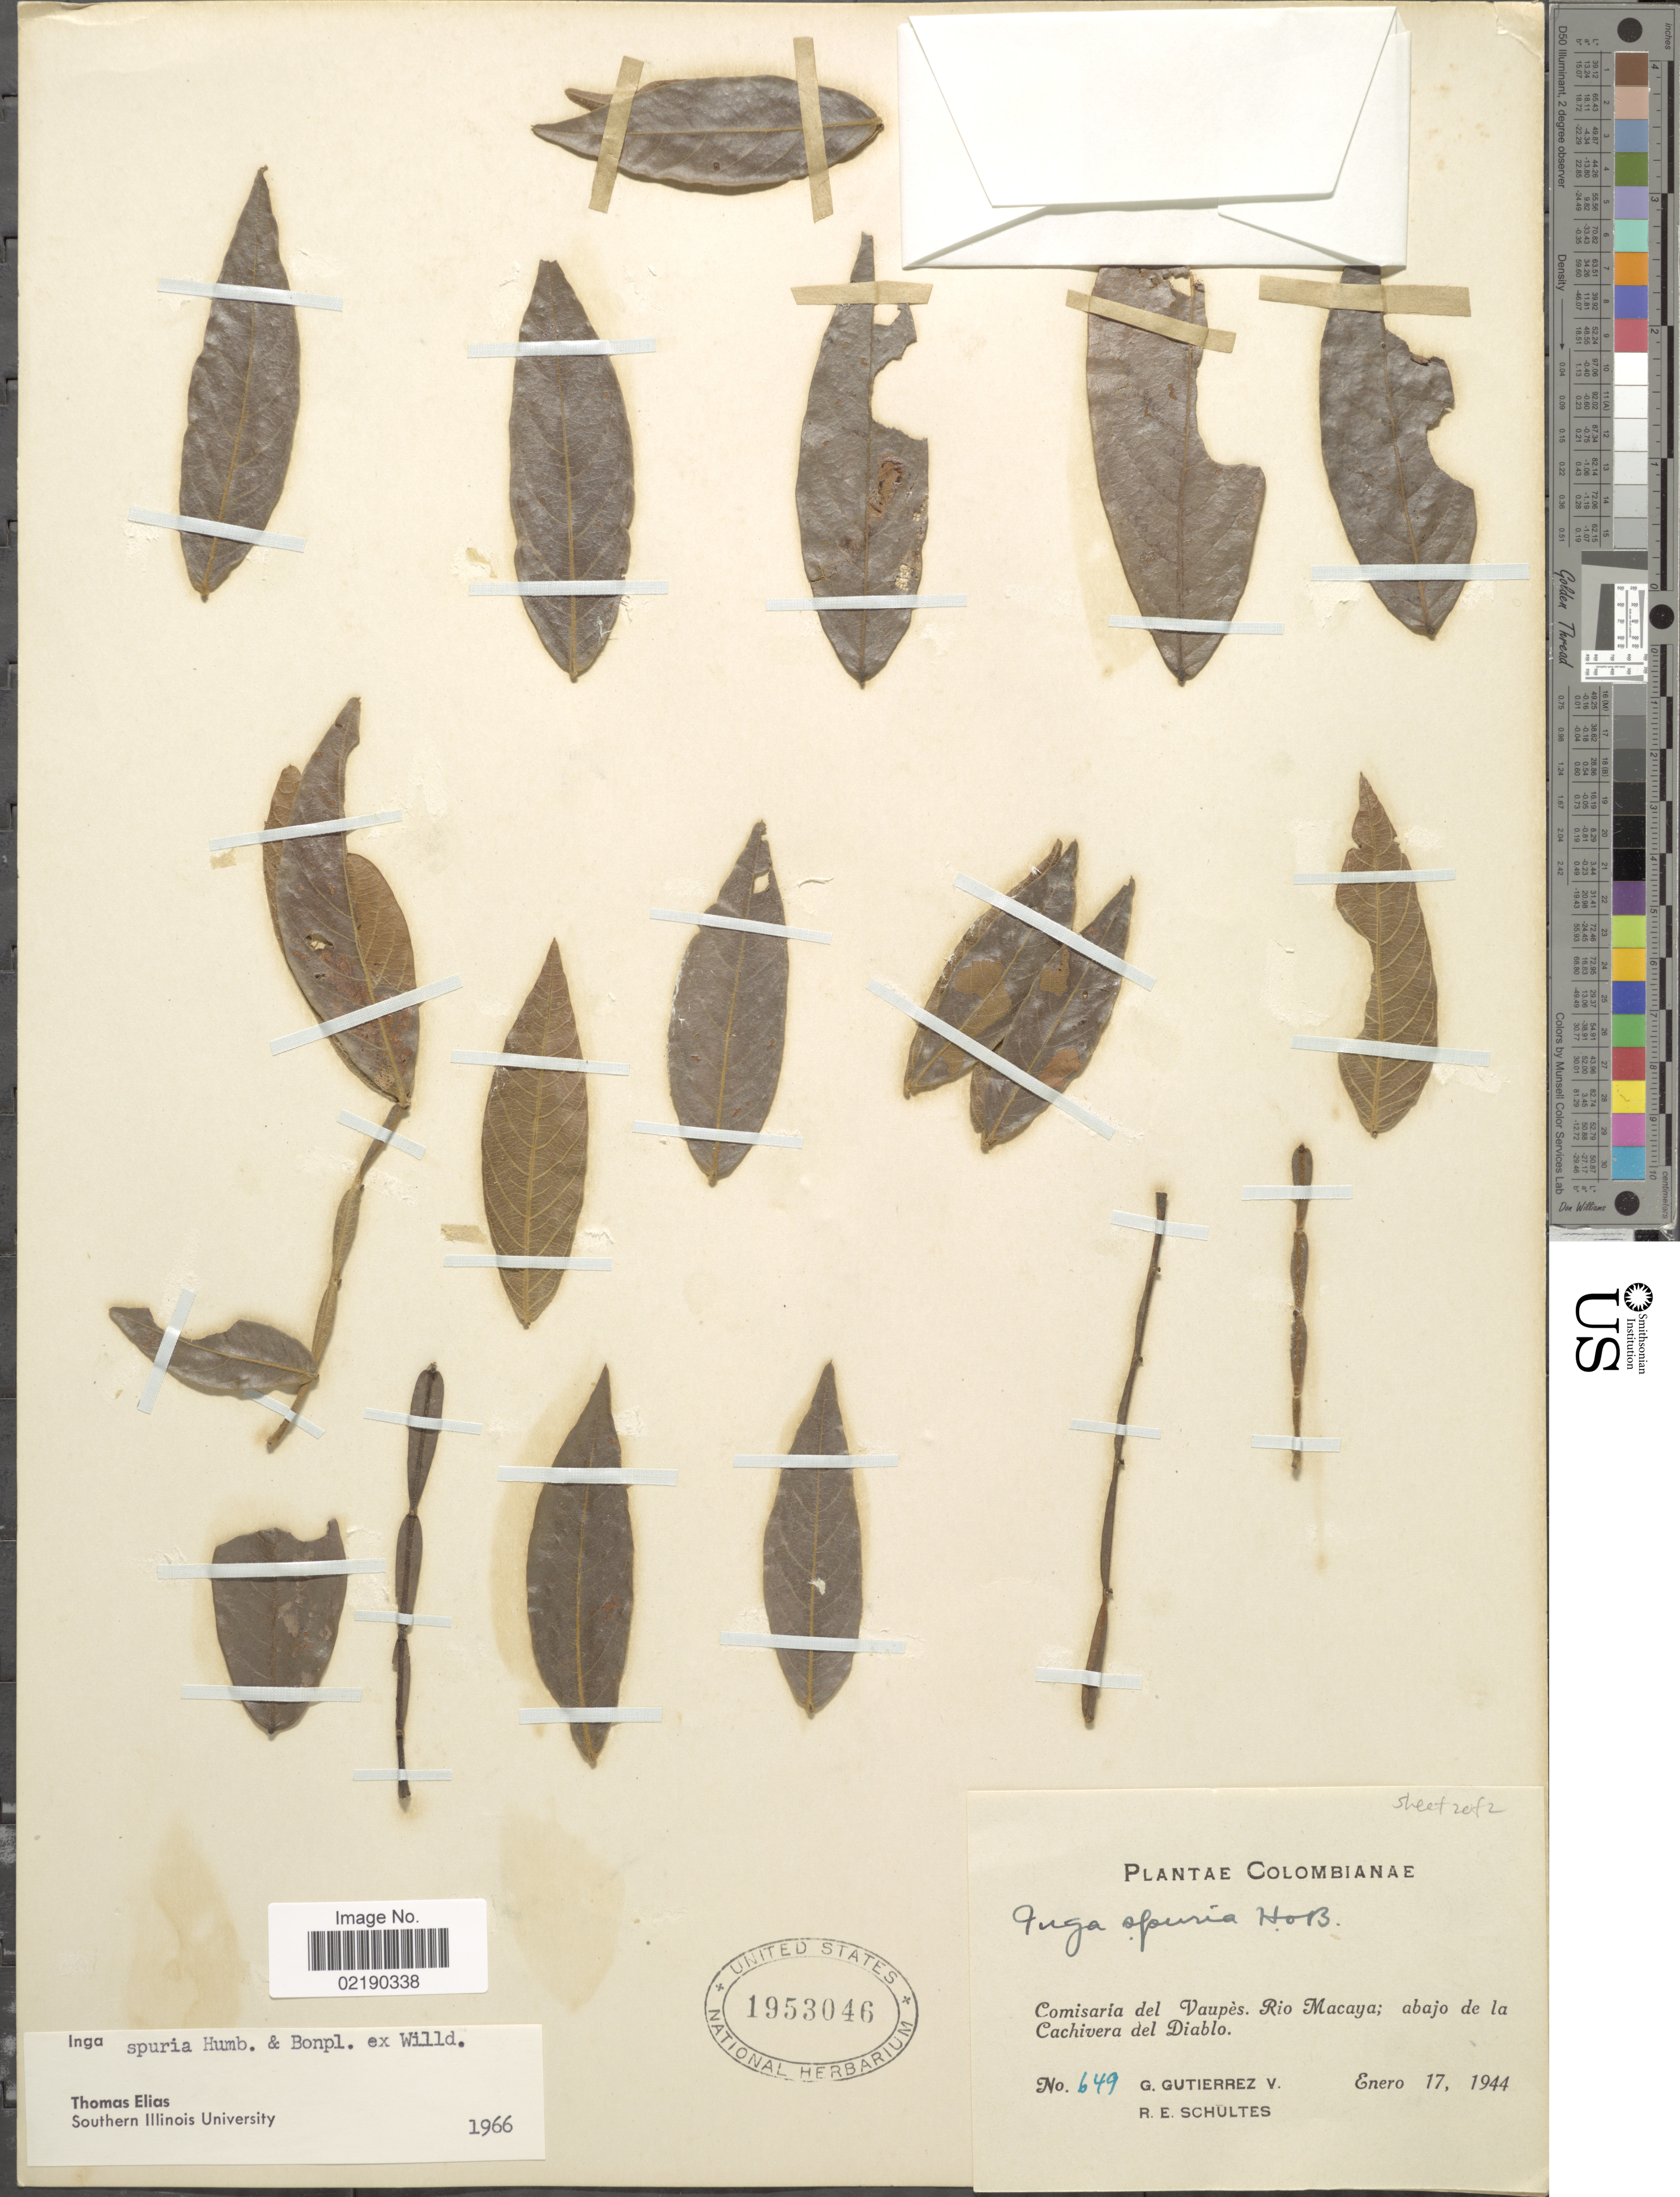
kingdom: Plantae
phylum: Tracheophyta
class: Magnoliopsida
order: Fabales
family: Fabaceae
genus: Inga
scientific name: Inga vera subsp. vera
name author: Willd.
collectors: G. Guttierez V. & R. E. Schultes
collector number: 649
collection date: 1944-01-17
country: Colombia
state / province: Vaupés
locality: Colombianae. Rio Macaya; abajo de la Cachivera del Diablo.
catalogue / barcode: US 1953046